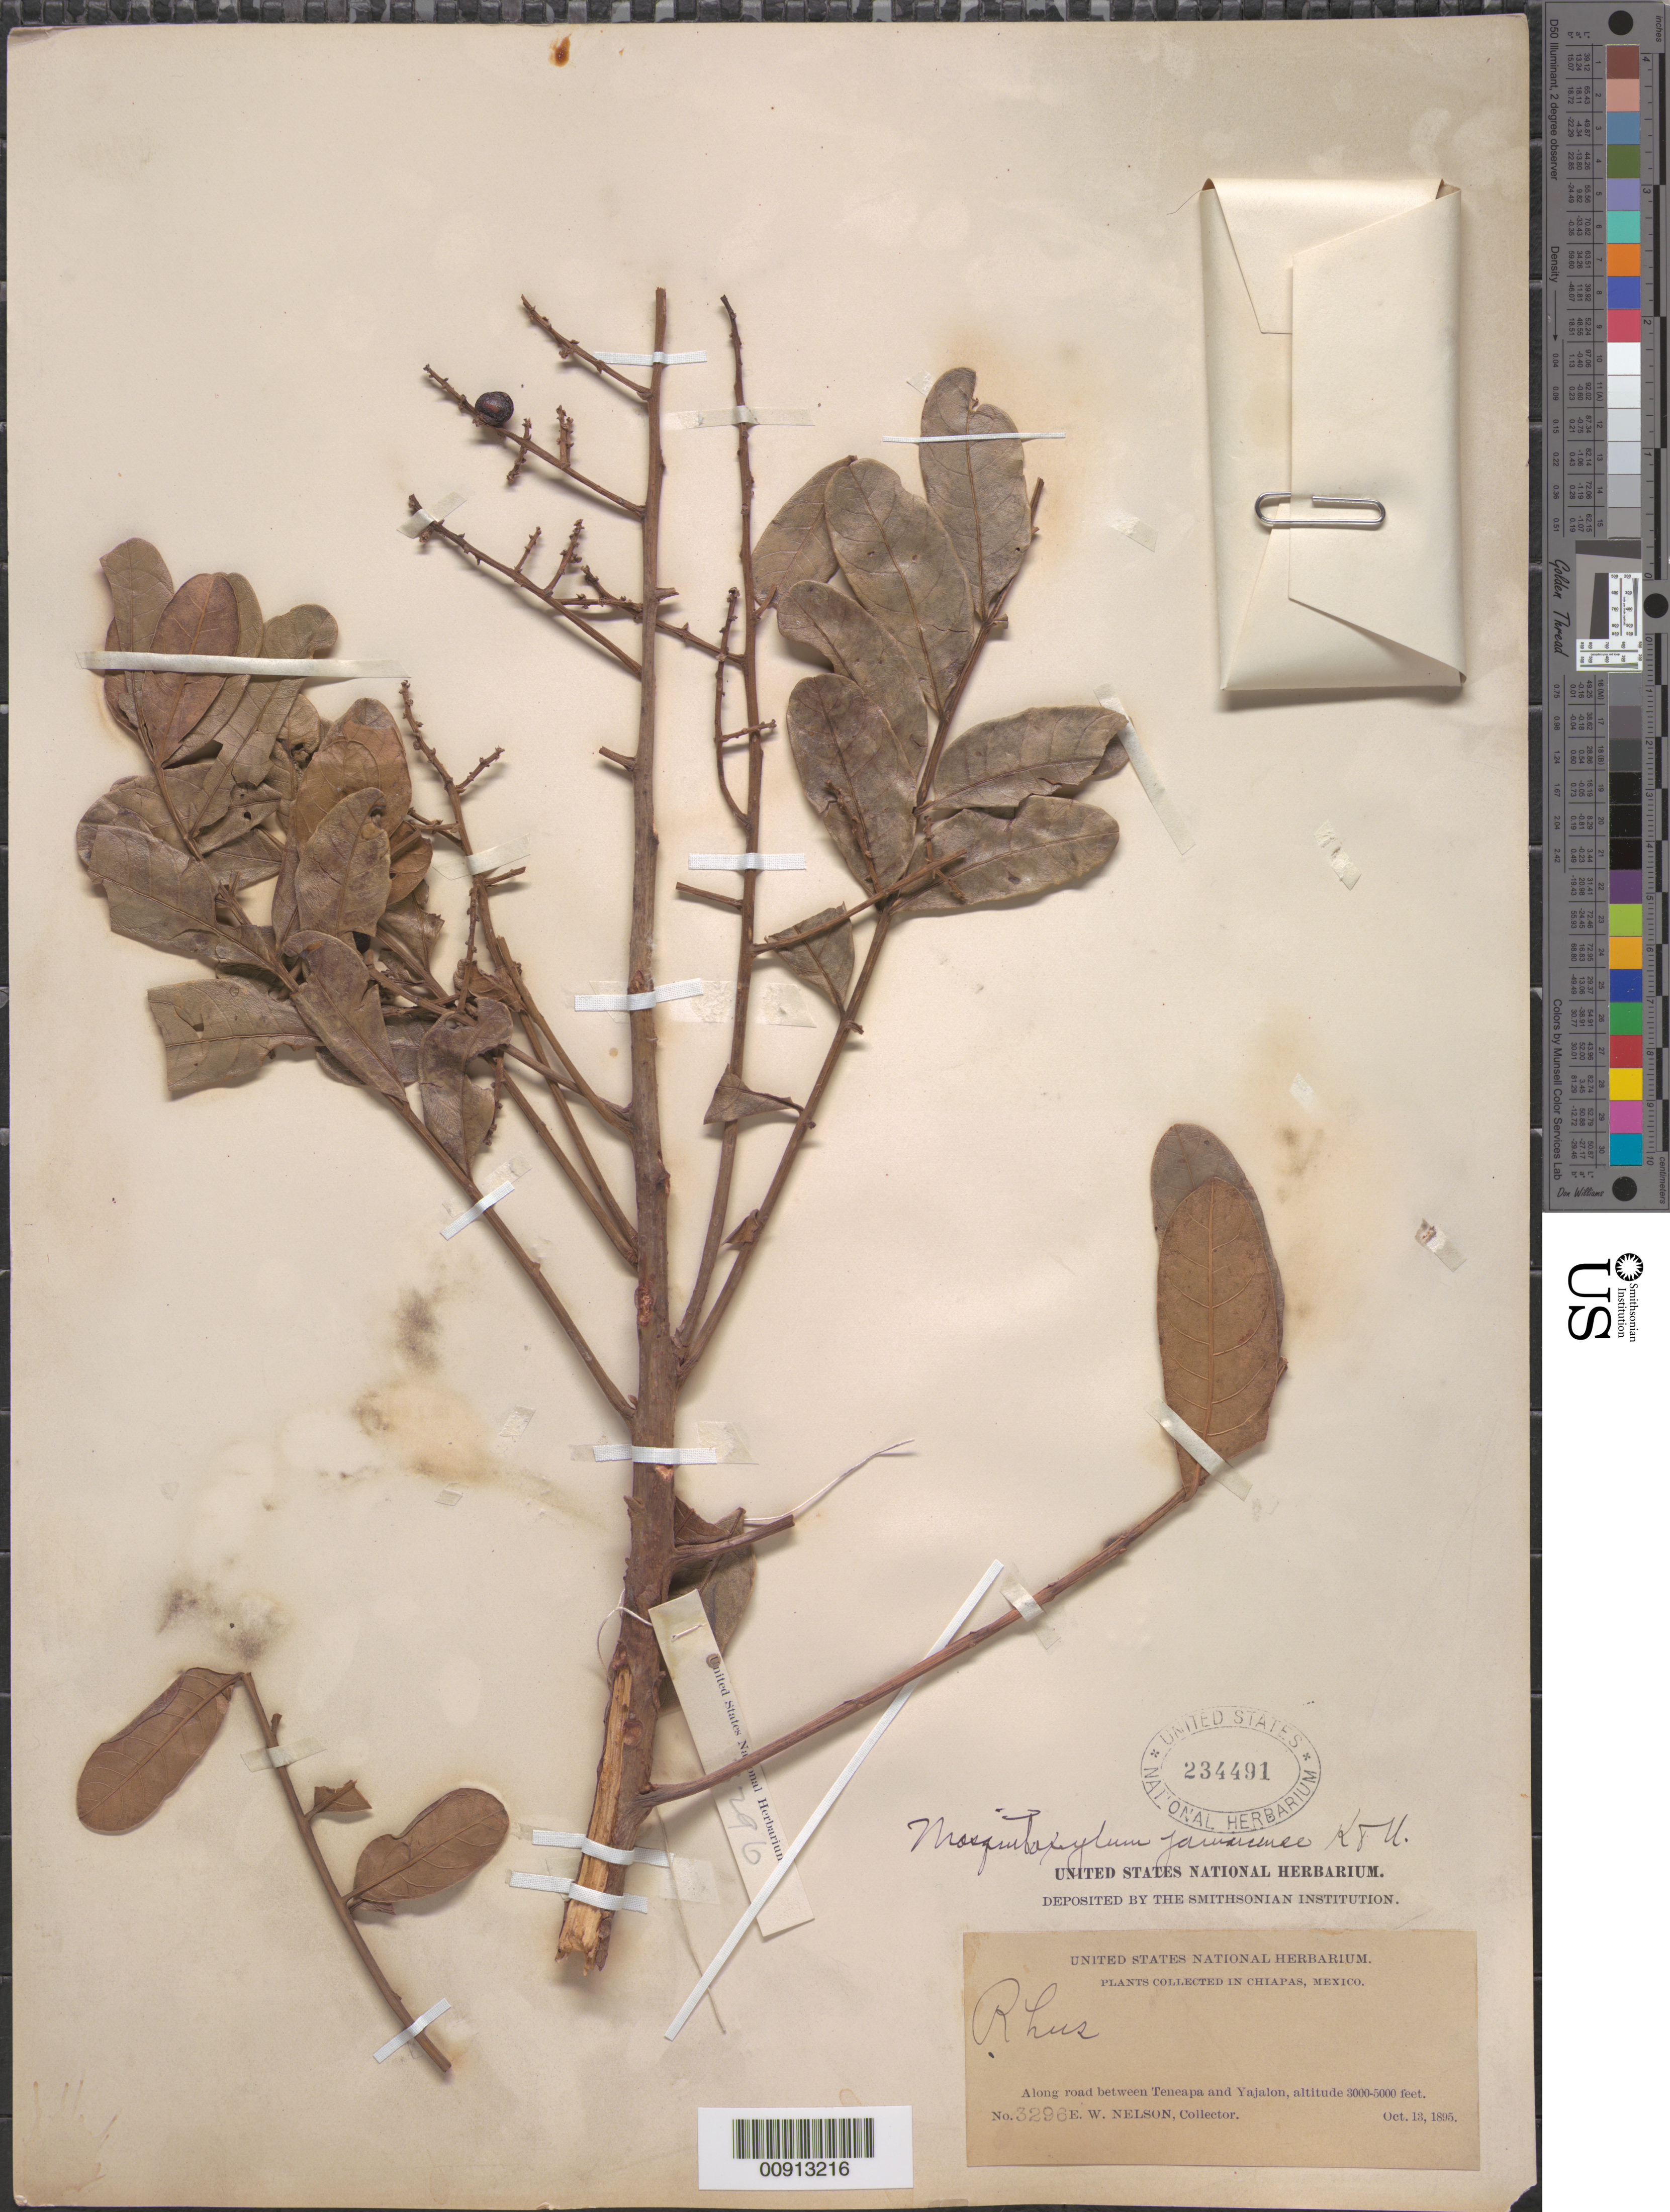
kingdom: Plantae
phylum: Tracheophyta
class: Magnoliopsida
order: Sapindales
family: Anacardiaceae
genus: Mosquitoxylum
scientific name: Mosquitoxylum jamaicense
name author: Krug & Urb.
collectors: E. W. Nelson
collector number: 3296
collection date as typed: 13 Oct 1895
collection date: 1895-10-13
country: Mexico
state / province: Chiapas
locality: Chiapas: Along road between Teneapa and Yajalon.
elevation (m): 914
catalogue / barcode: US 234491